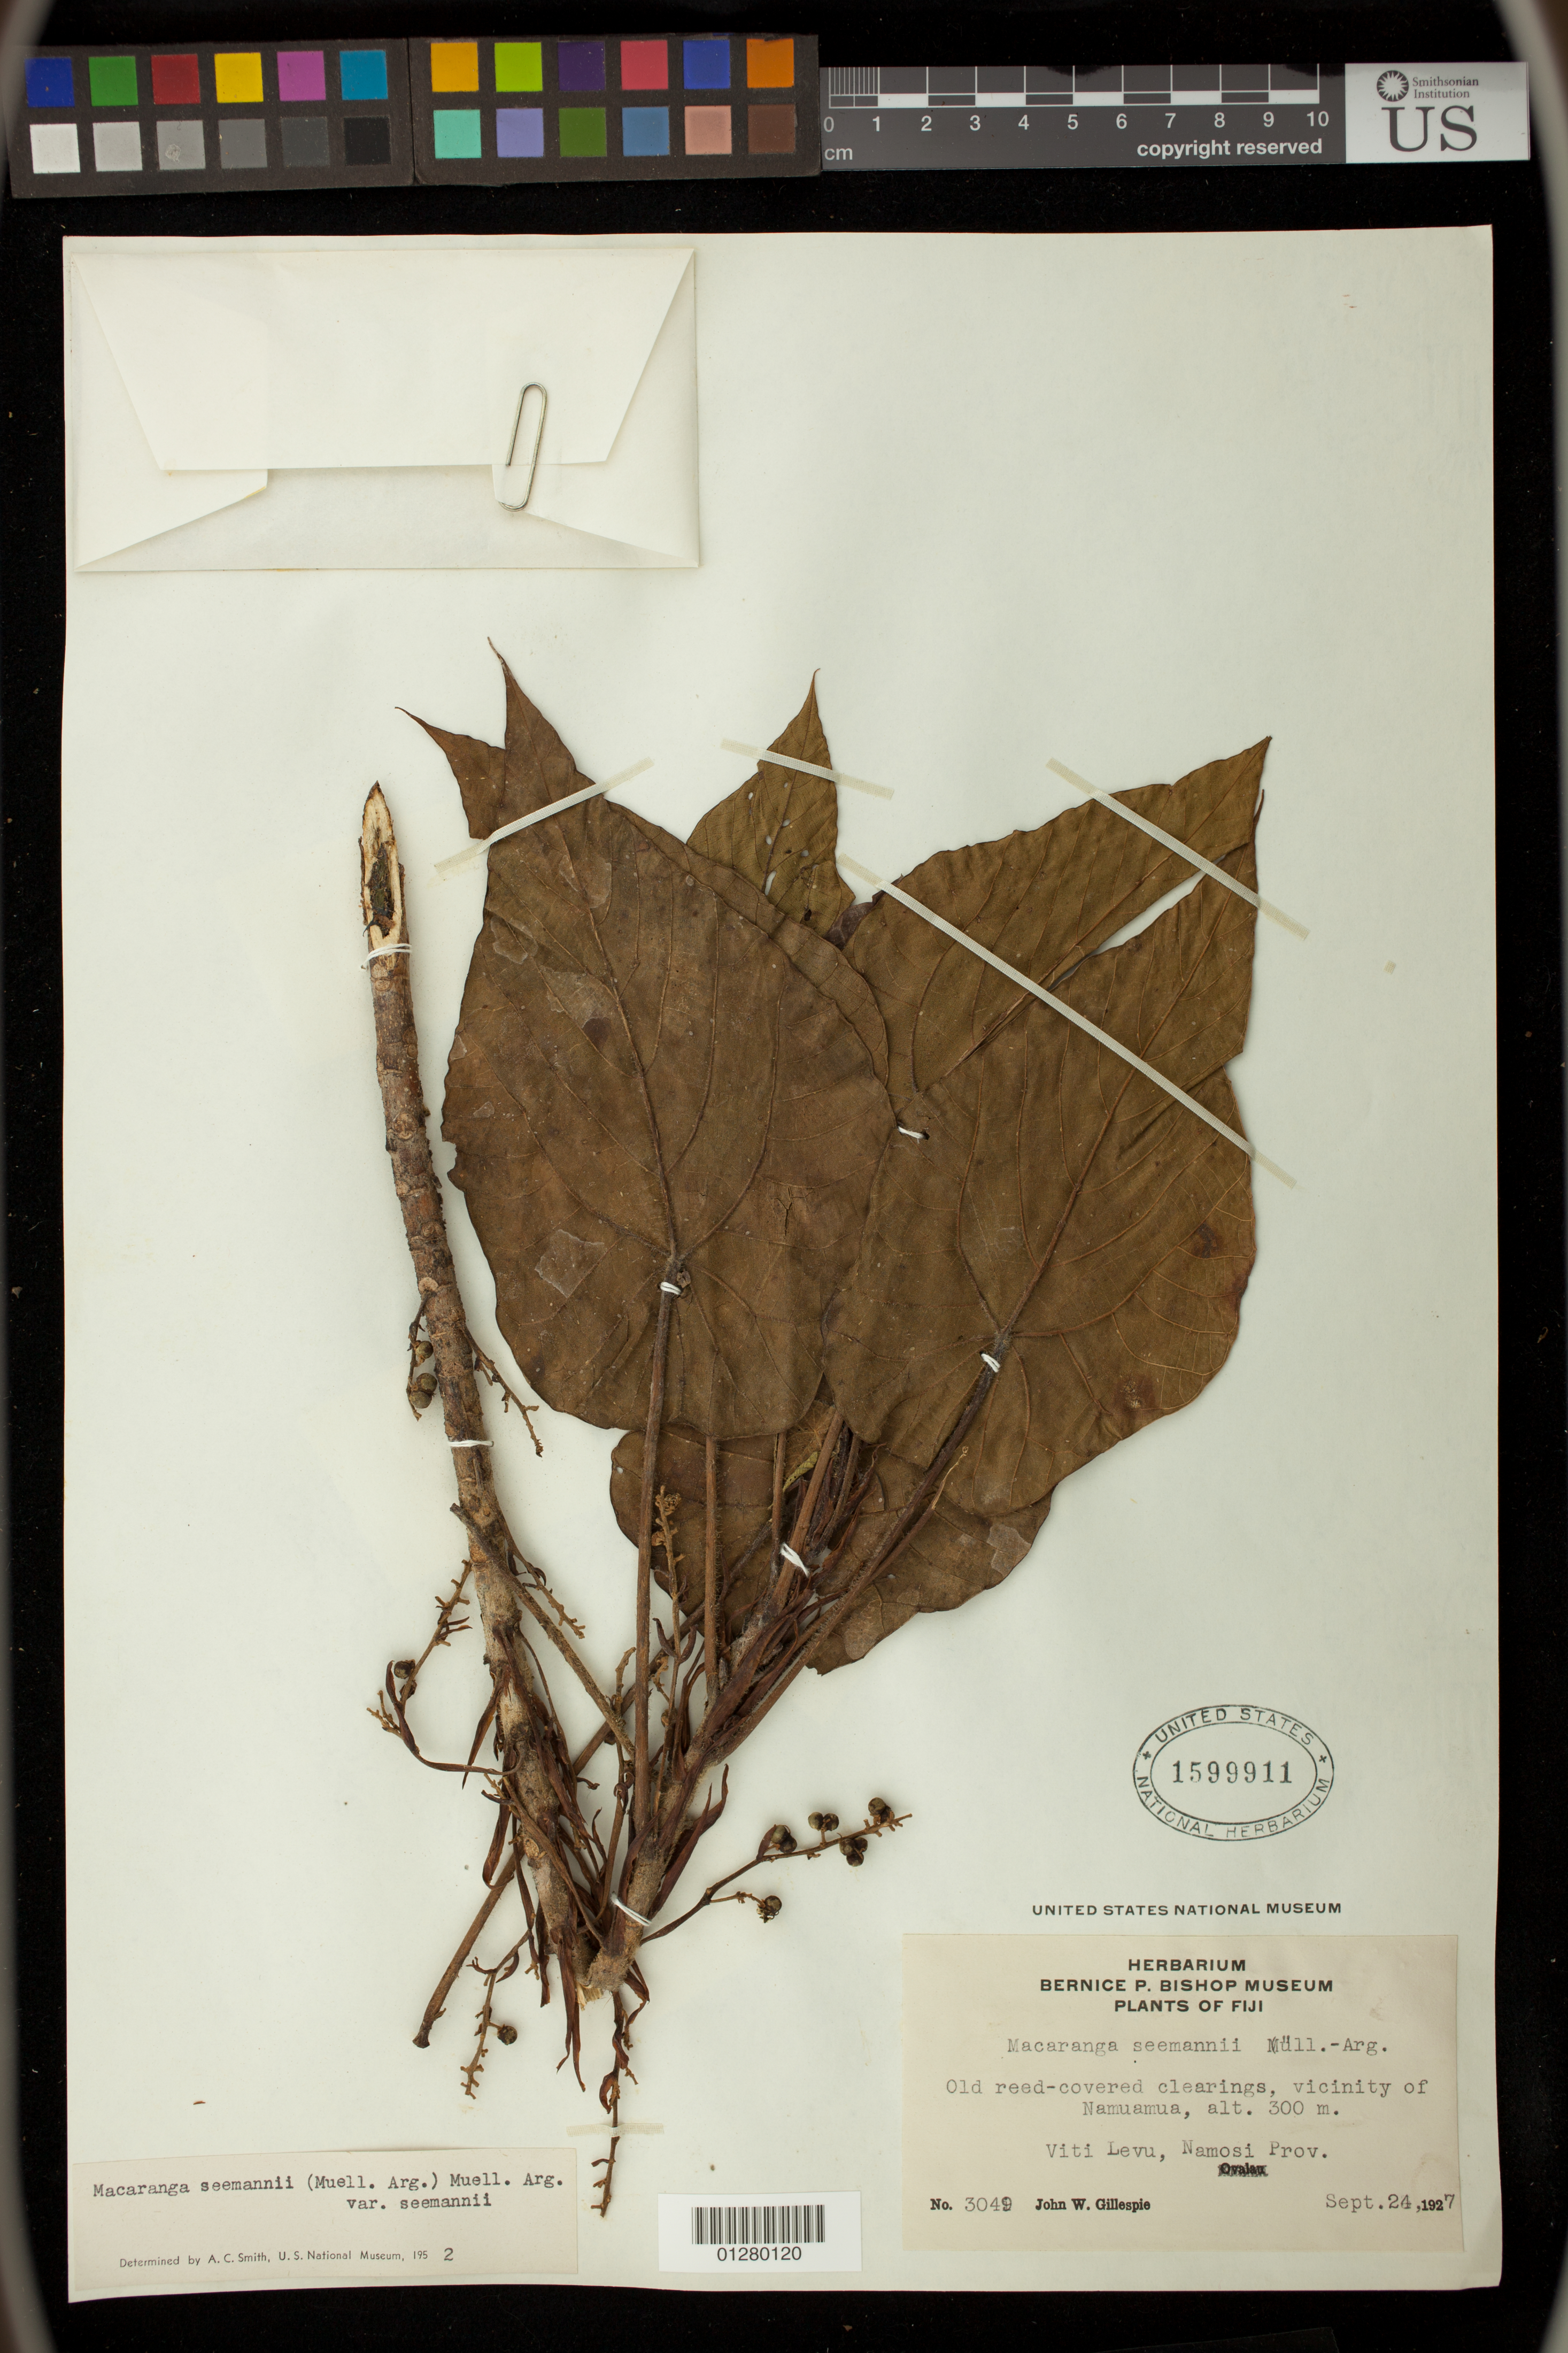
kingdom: Plantae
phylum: Tracheophyta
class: Magnoliopsida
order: Malpighiales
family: Euphorbiaceae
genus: Macaranga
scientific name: Macaranga seemannii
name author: (Müll. Arg.) Müll. Arg.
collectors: J. W. Gillespie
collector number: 3049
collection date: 1927-09-24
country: Fiji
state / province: Central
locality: Namosi, Vicinity of Namuamua.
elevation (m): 300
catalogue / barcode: US 1599911